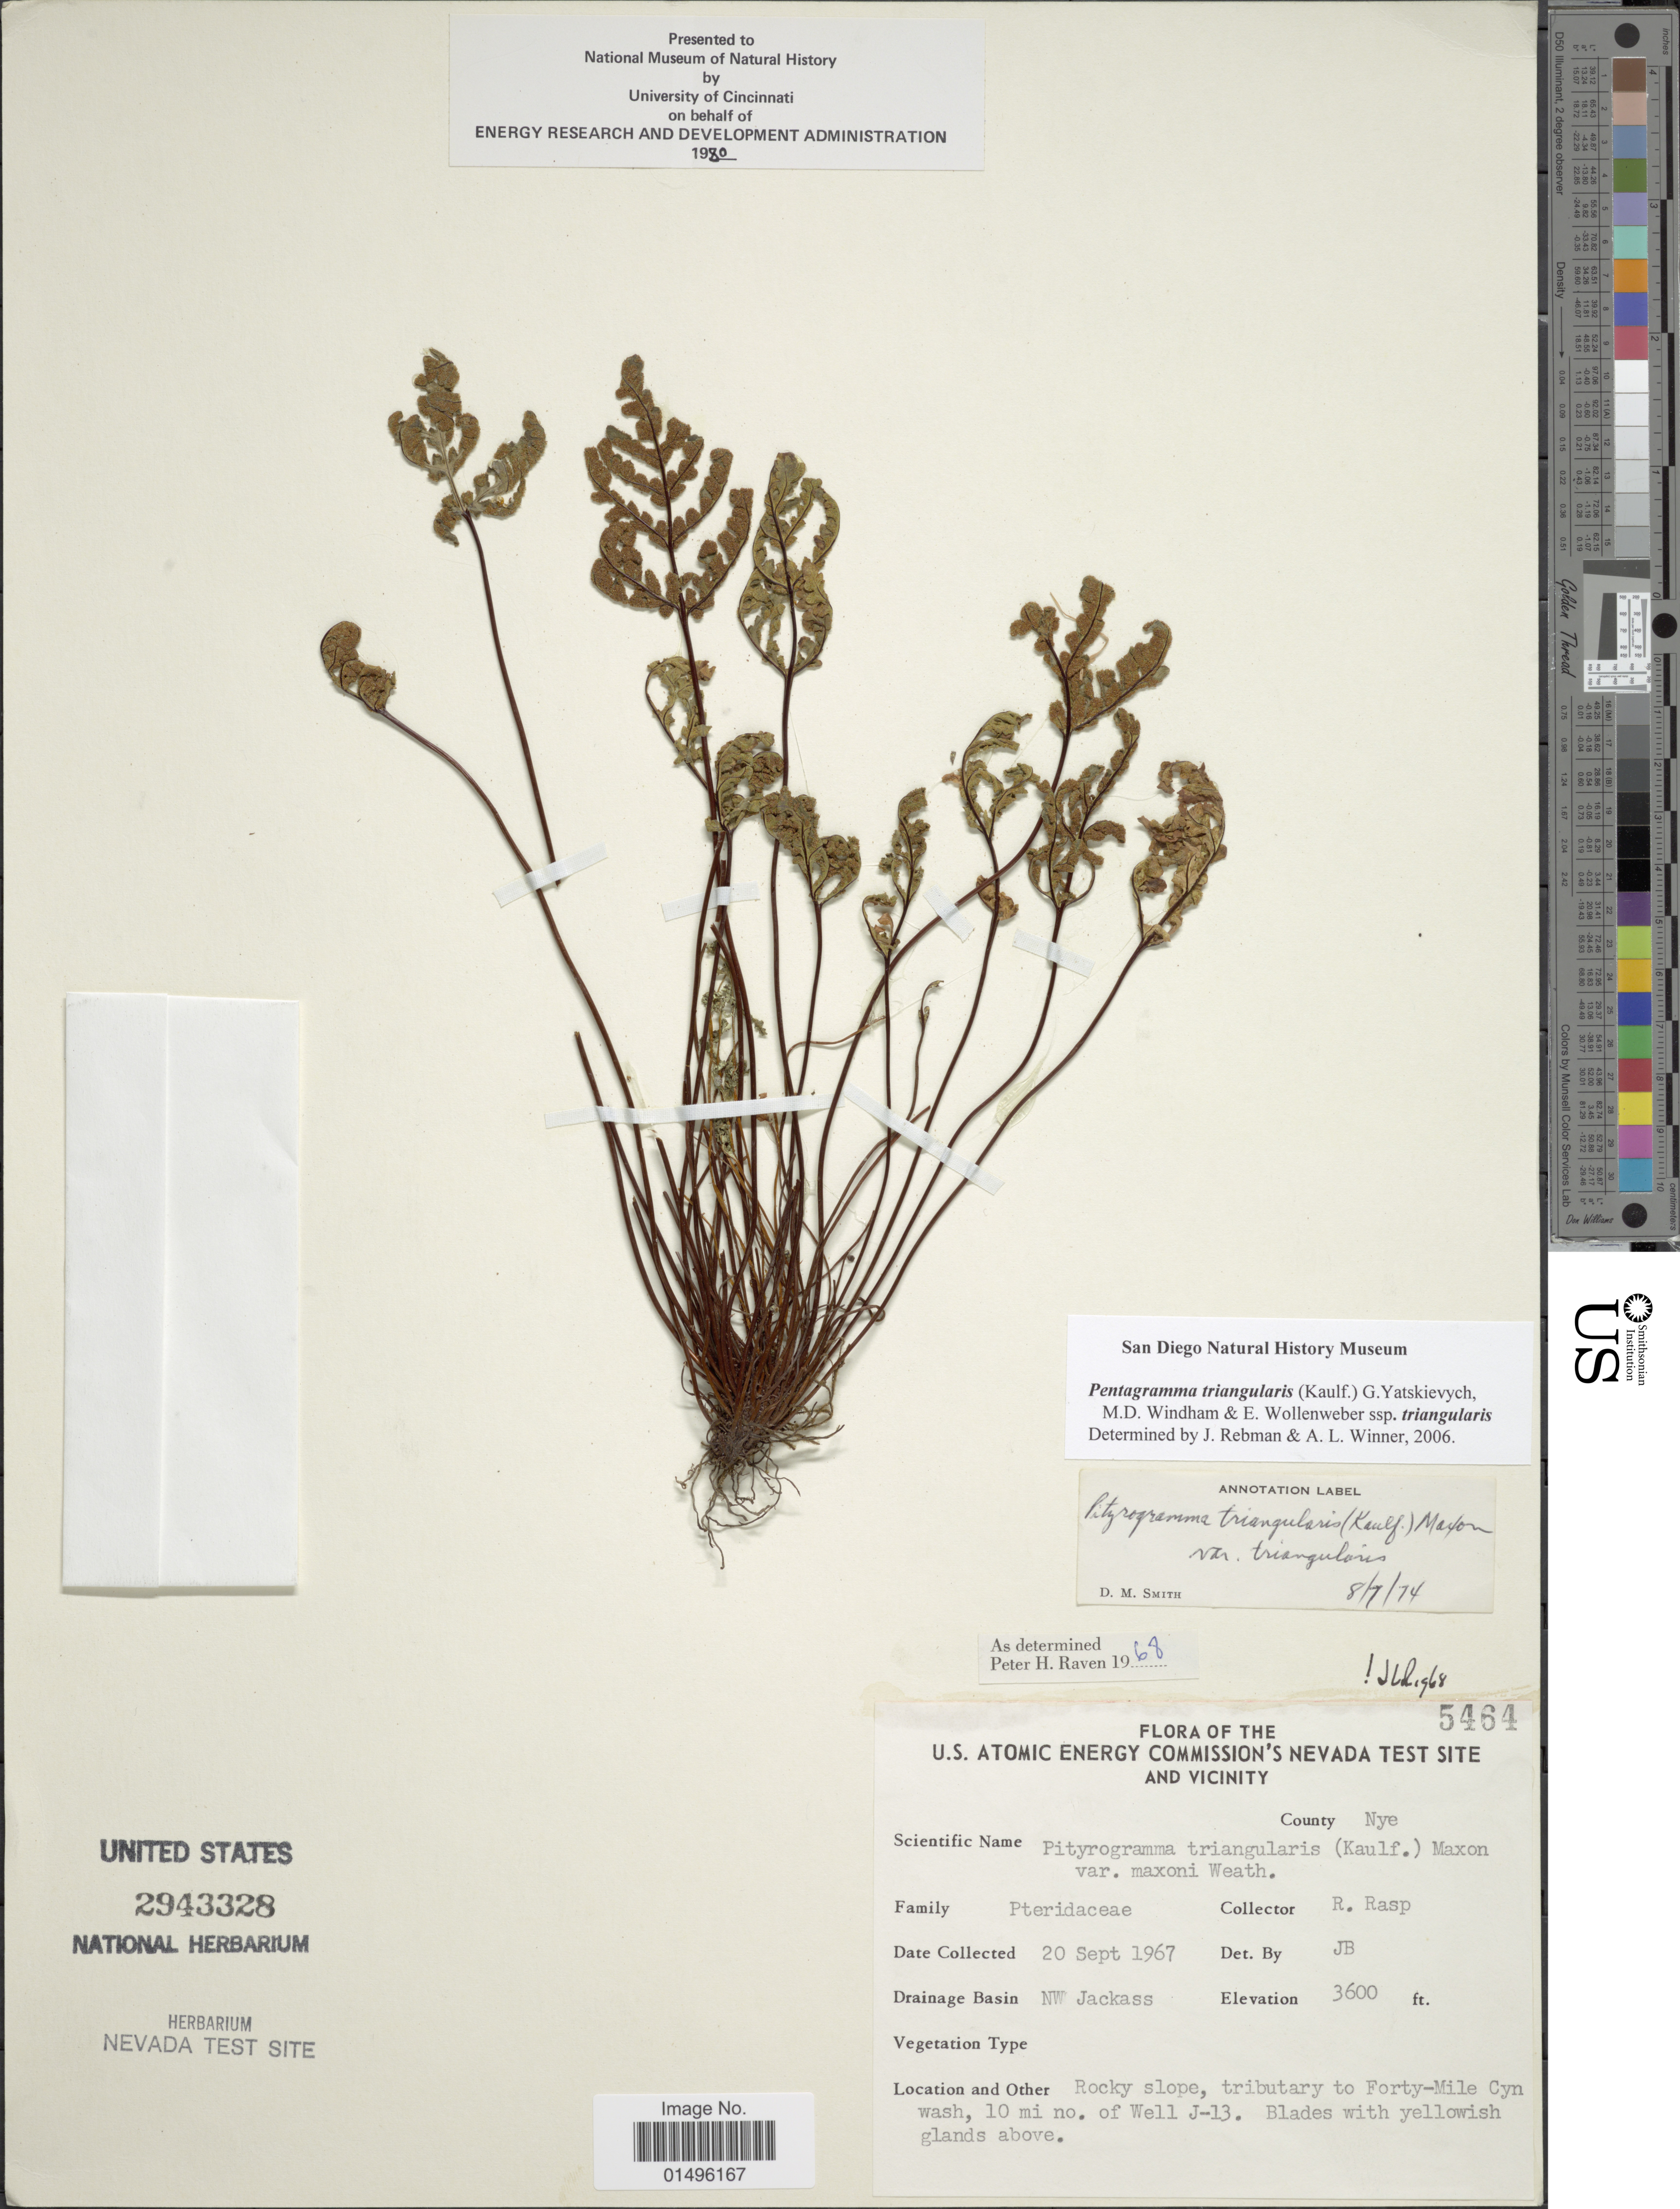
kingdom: Plantae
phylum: Tracheophyta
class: Polypodiopsida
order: Polypodiales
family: Pteridaceae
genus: Pentagramma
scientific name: Pentagramma triangularis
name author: (Kaulf.) Yatsk. et al.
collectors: R. Rasp.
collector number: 5464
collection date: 1967-09-20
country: United States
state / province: Nevada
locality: Atomic energy Commission Nevada Test Site and Vicinity, County Nye, rocky slope, tributary to Fort-Mile Cynwash, 10 mi no. of Well J-13.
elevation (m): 1097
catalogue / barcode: US 2943328